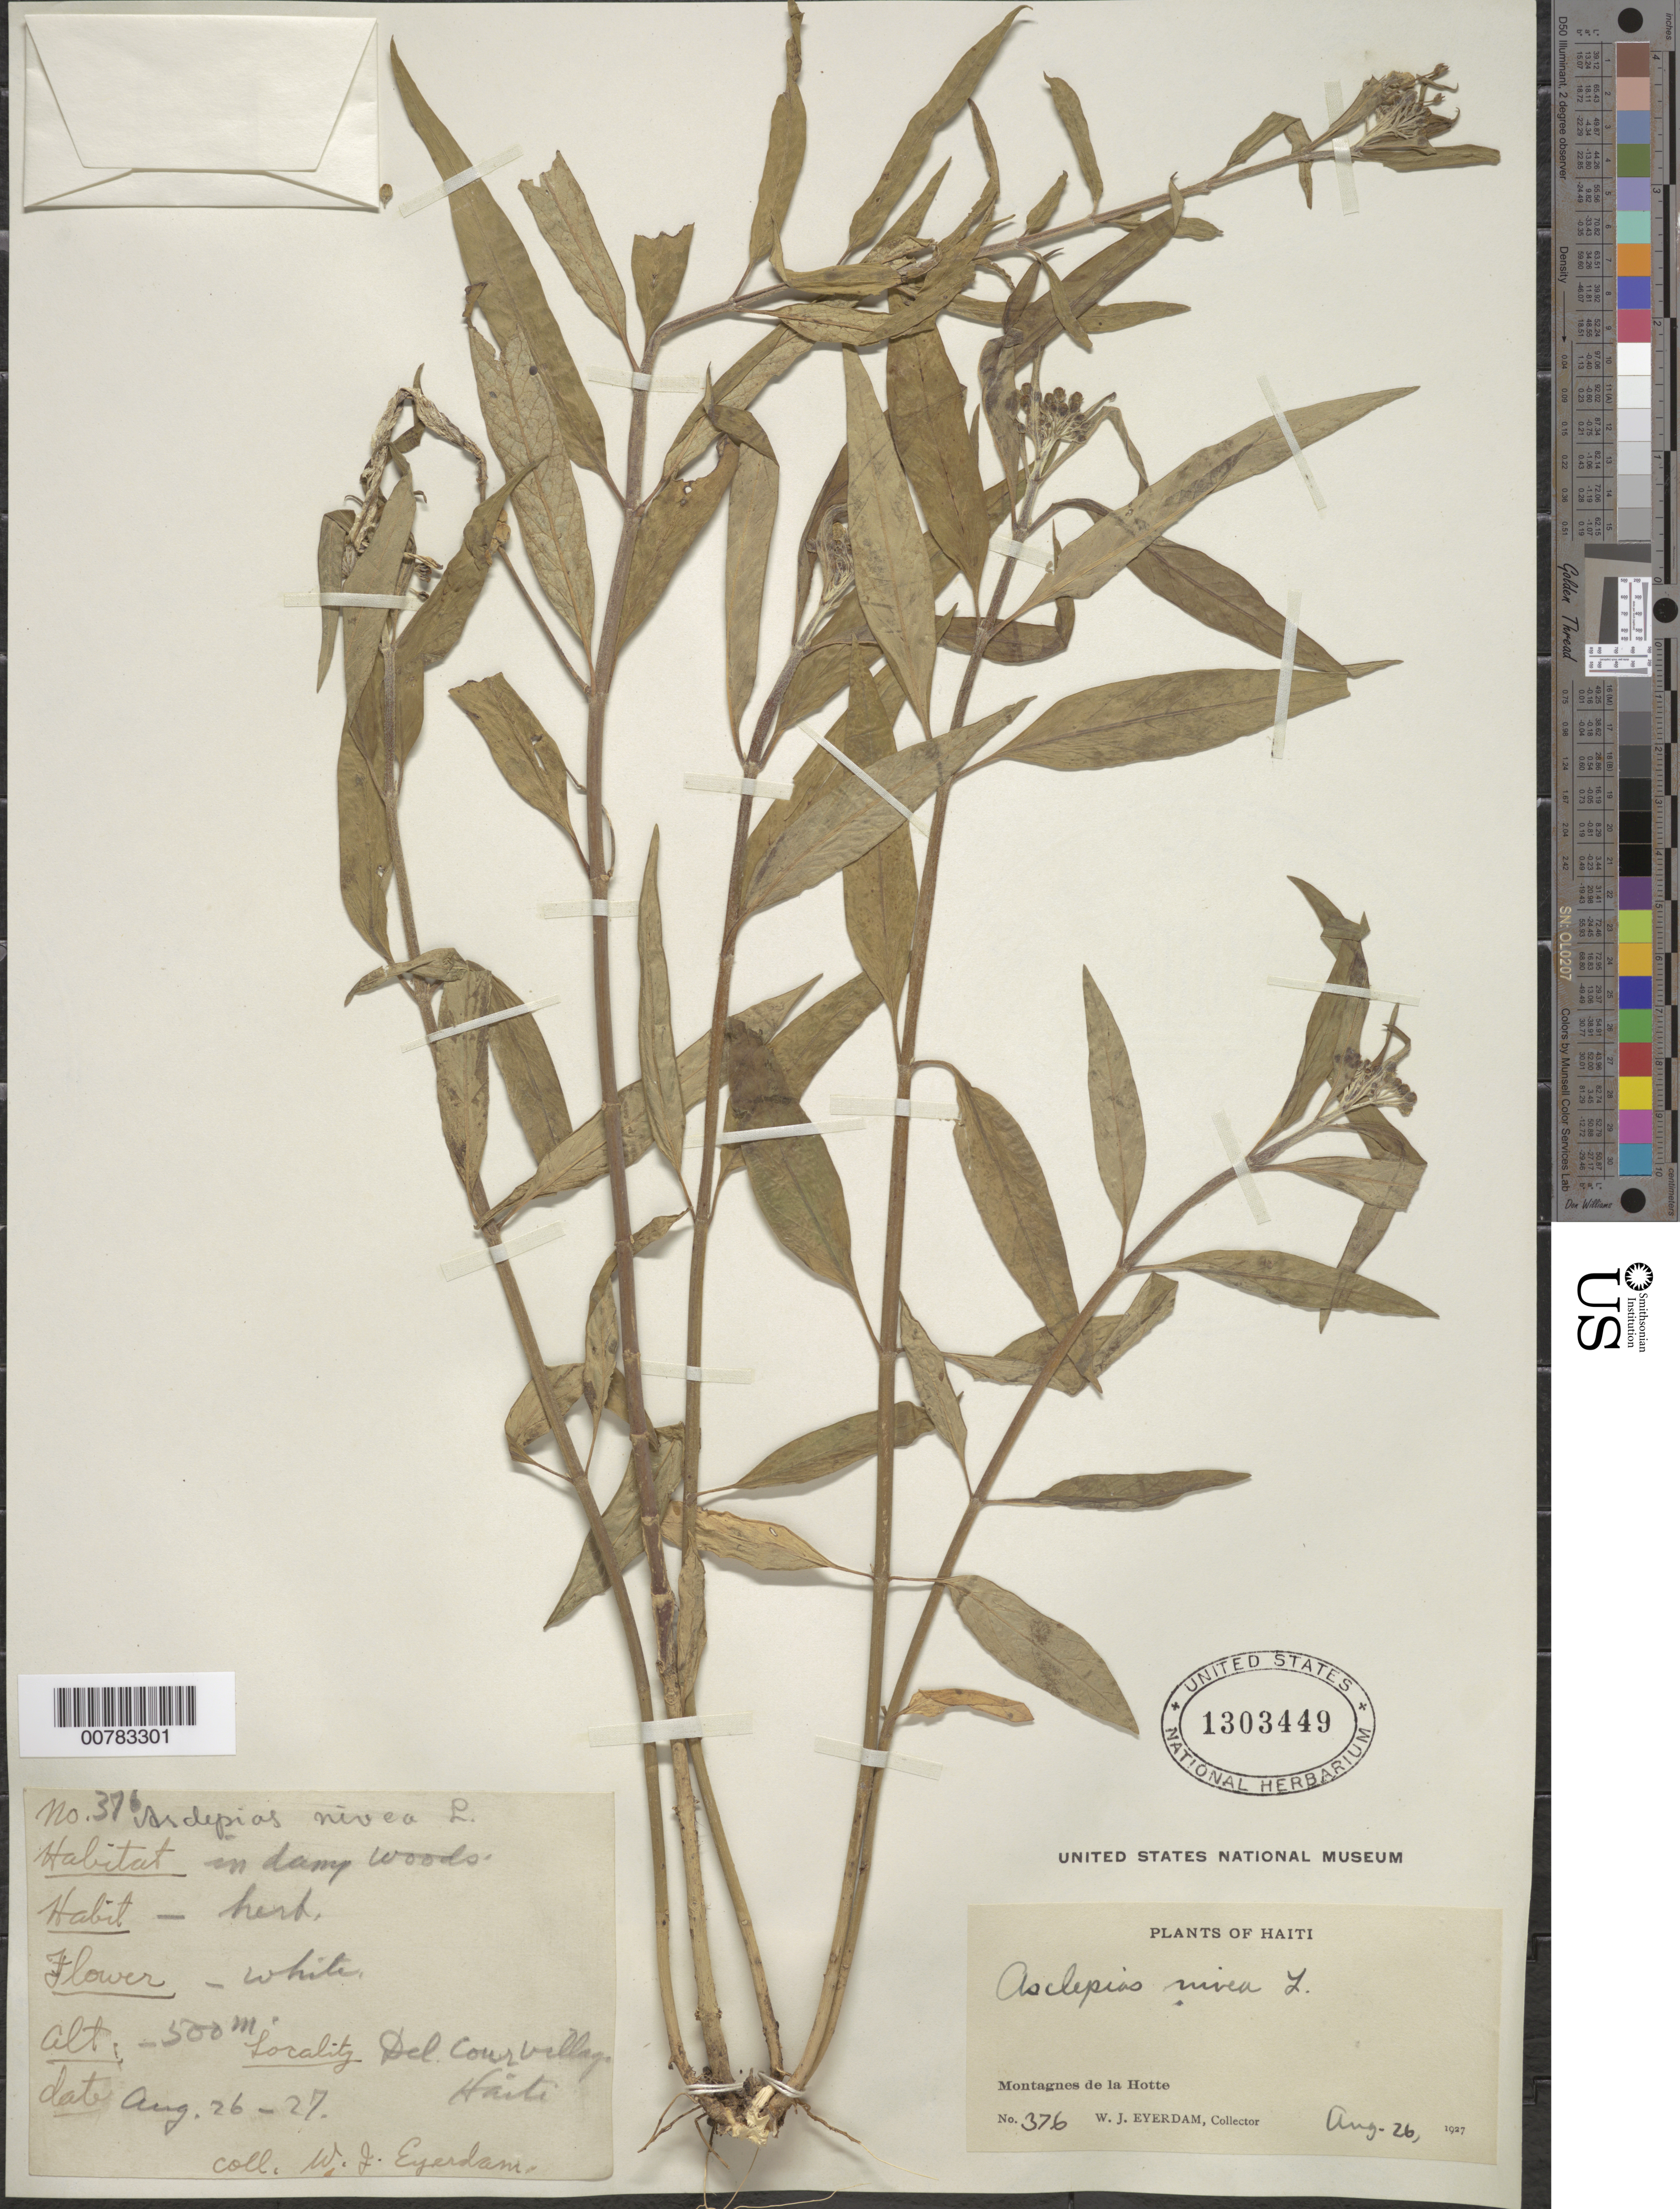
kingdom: Plantae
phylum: Tracheophyta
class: Magnoliopsida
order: Gentianales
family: Apocynaceae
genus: Asclepias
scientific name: Asclepias nivea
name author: L.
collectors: W. J. Eyerdam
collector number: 376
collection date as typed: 26 Aug 1927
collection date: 1927-08-26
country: Haiti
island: Hispaniola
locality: Montagnes de la Hotte, Del. Cour village.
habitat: In damp woods.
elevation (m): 500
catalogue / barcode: US 1303449